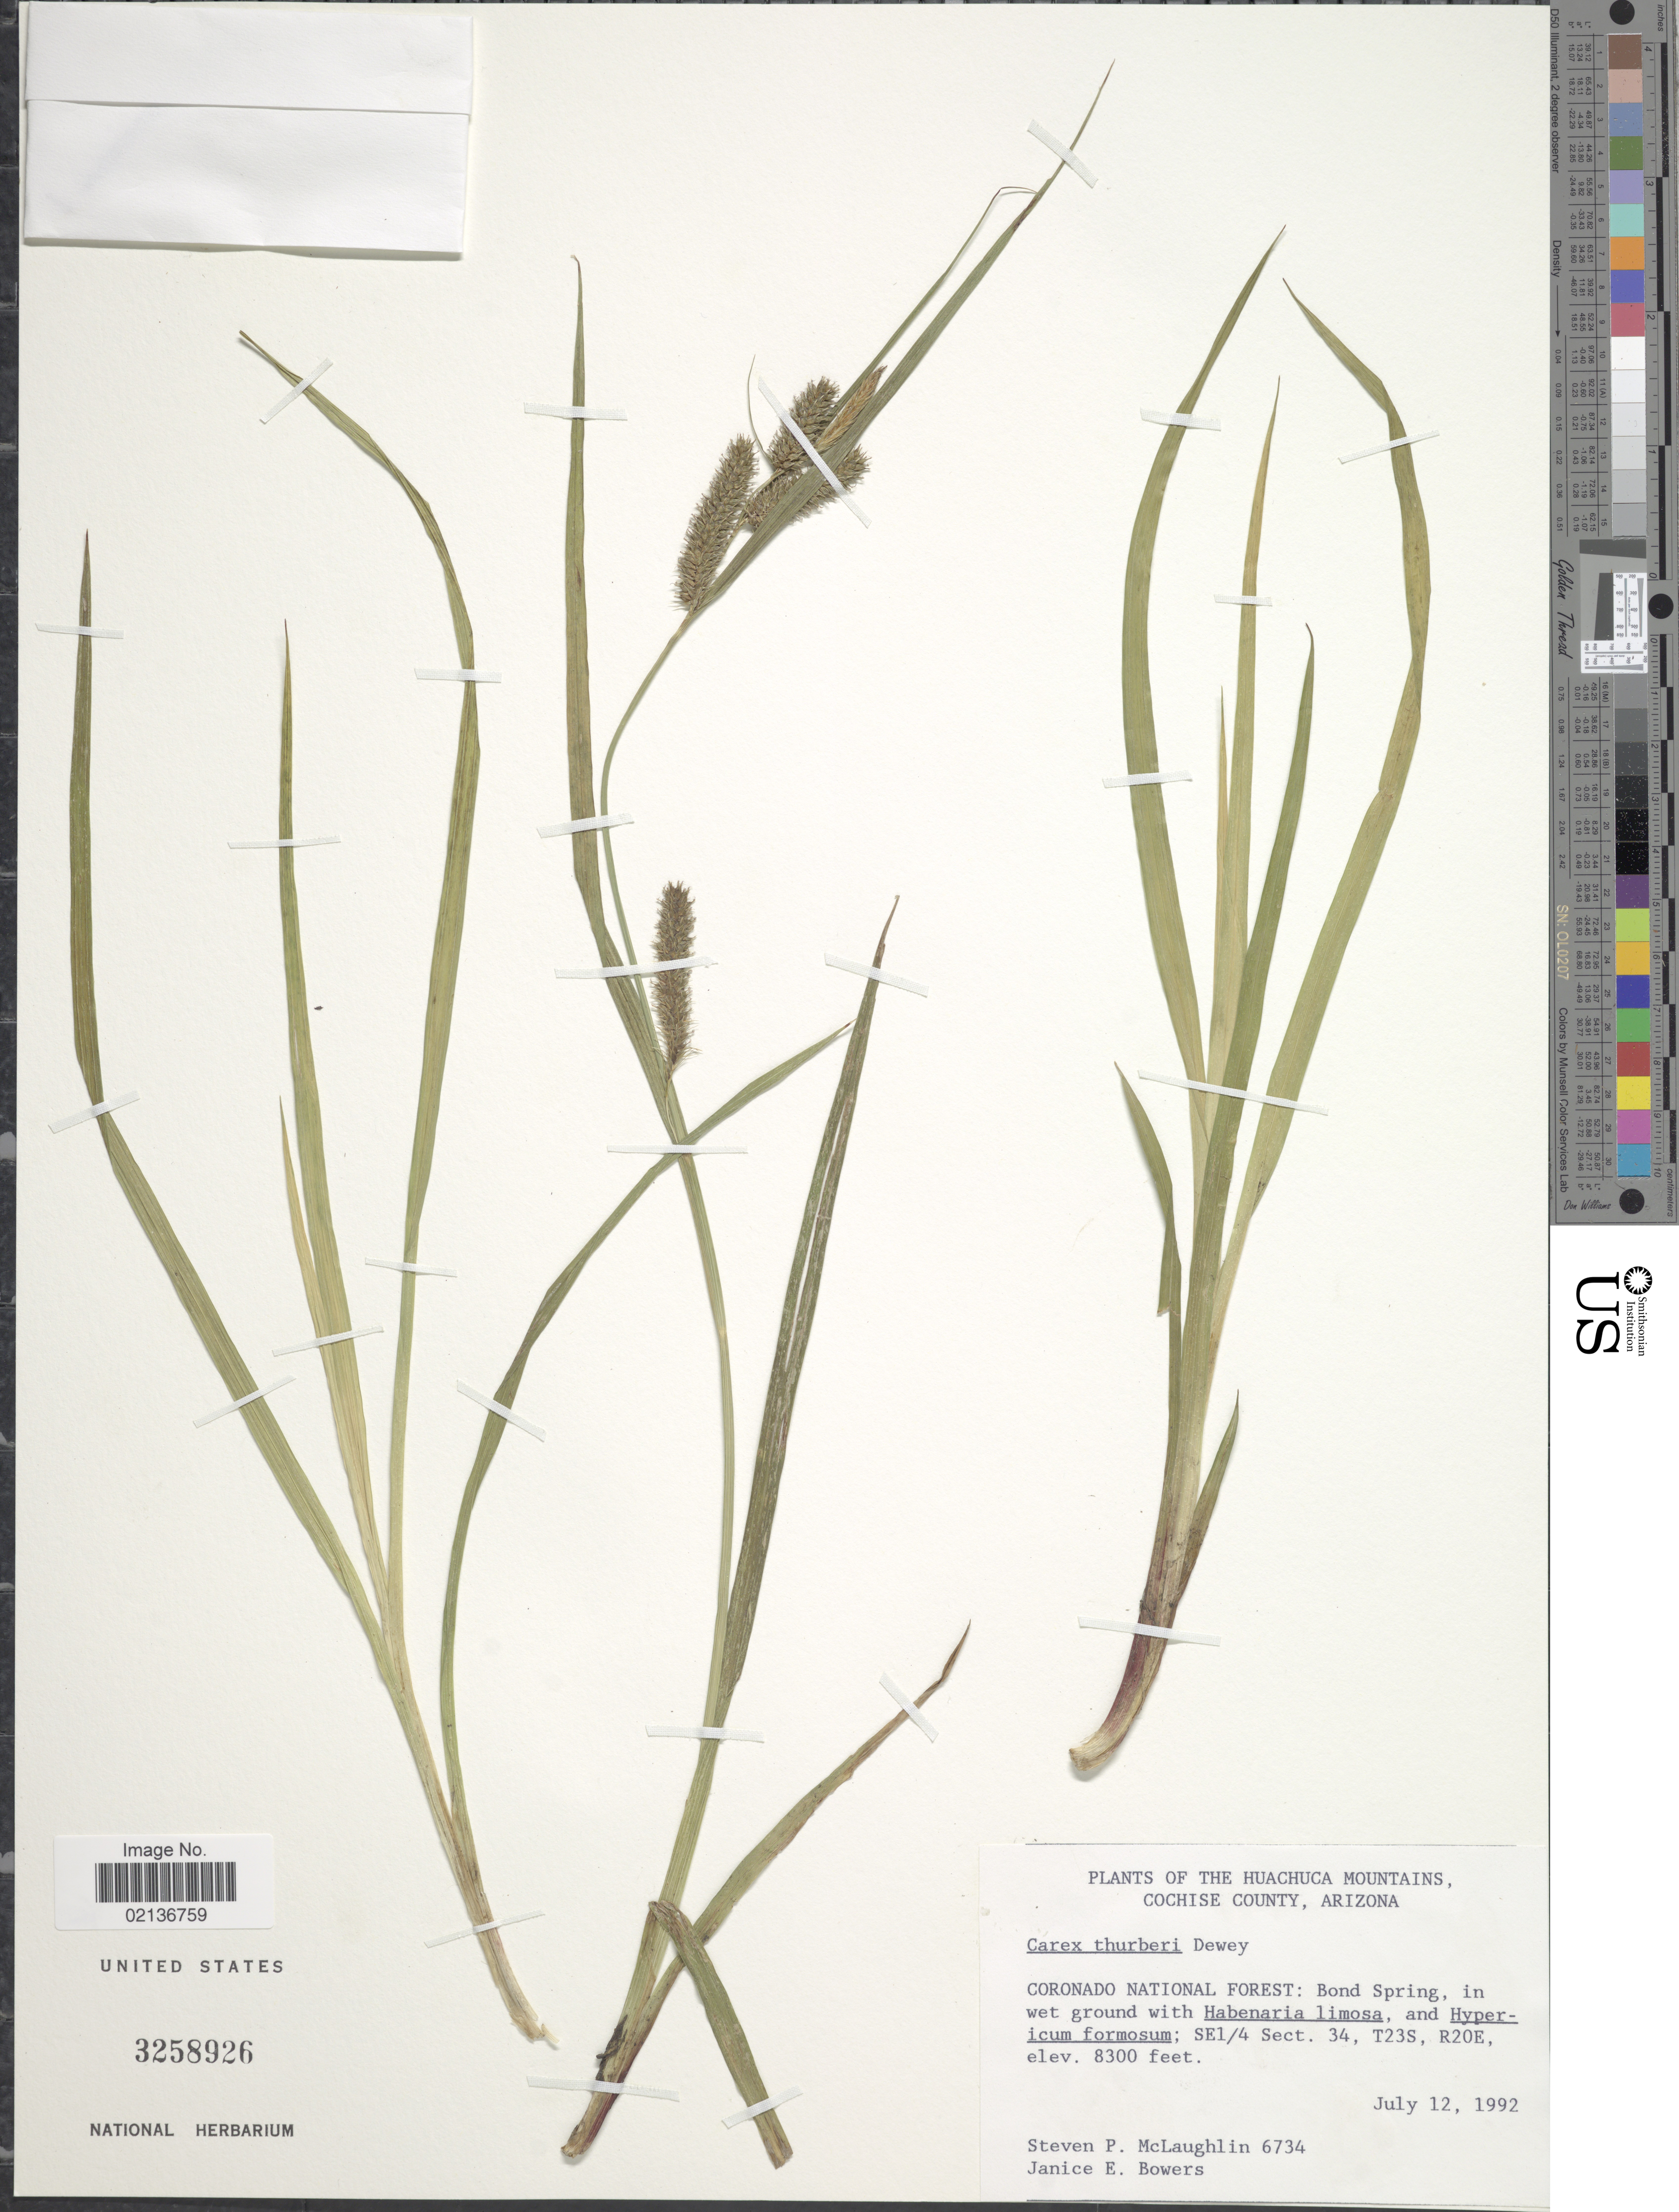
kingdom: Plantae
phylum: Tracheophyta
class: Liliopsida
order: Poales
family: Cyperaceae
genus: Carex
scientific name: Carex thurberi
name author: Dewey ex Torr.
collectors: S. McLaughlin & J. Bowers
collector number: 6734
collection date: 1992-07-12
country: United States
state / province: Arizona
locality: The Huachuca Mountains, Cochise County, Arizona, Coronado National Forest, Bond Spring, SE¼ Sect. 34, T23S. R20E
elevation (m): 2530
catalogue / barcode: US 3258926